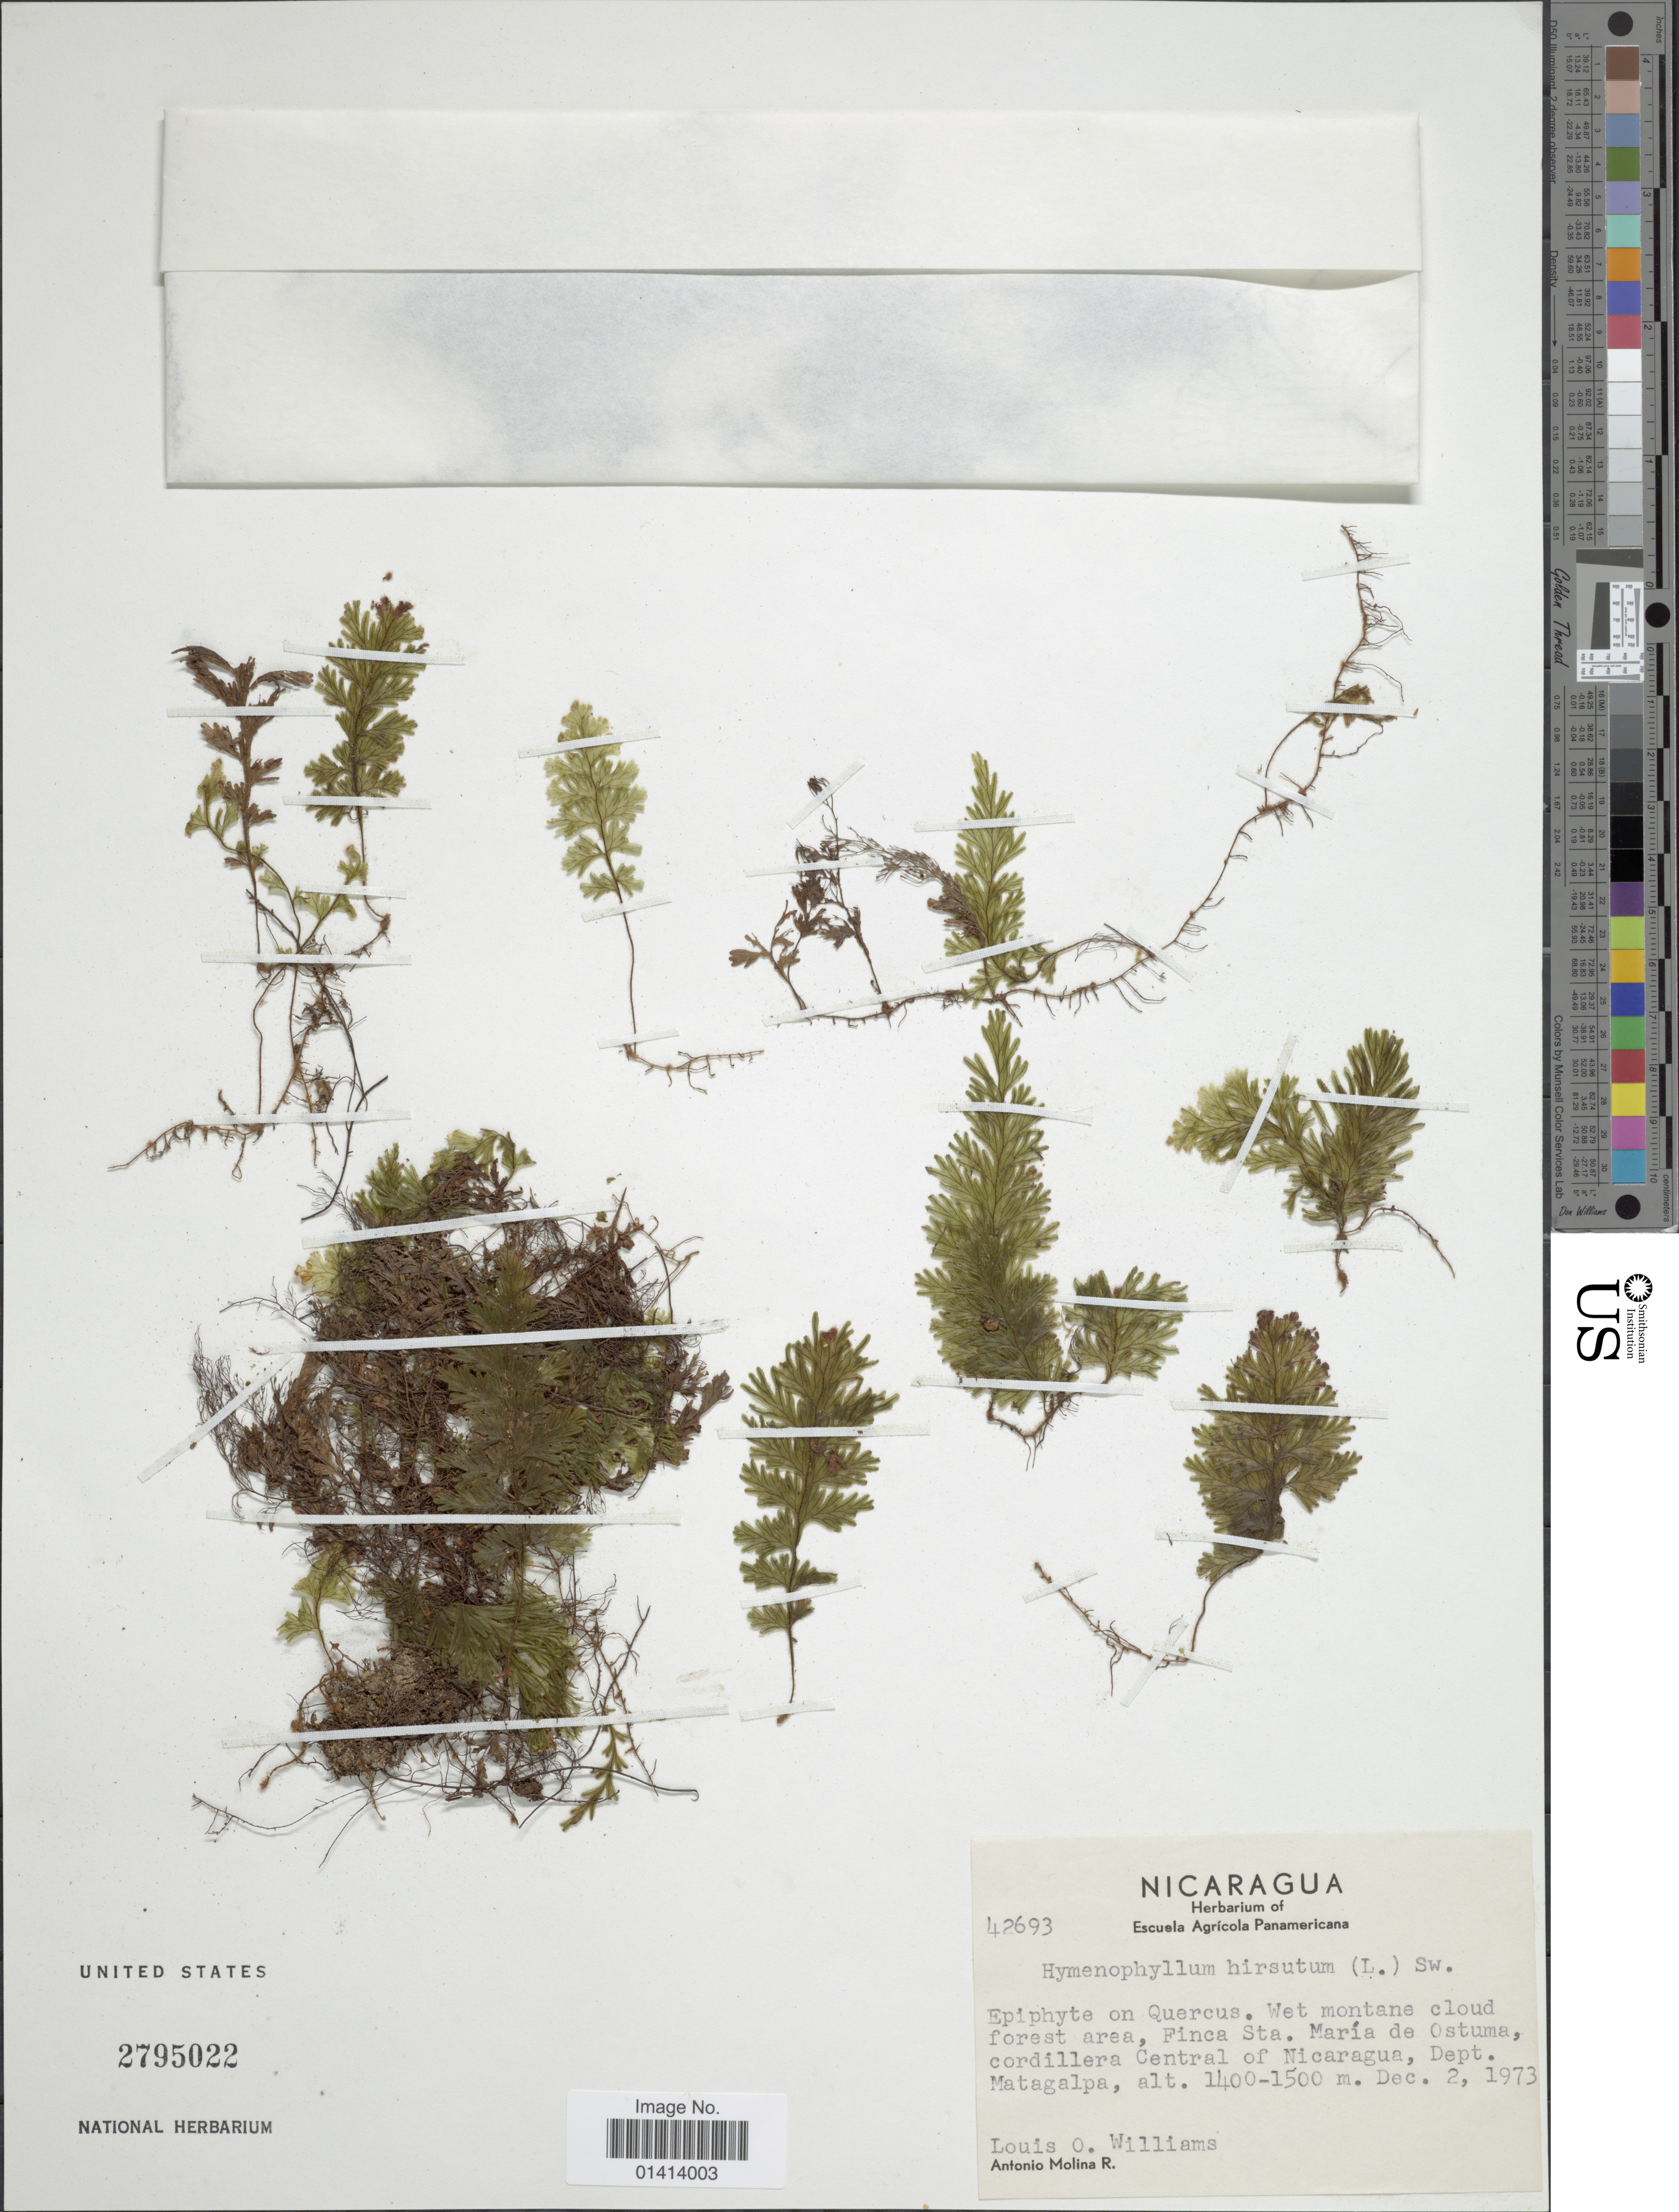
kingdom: Plantae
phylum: Tracheophyta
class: Polypodiopsida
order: Hymenophyllales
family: Hymenophyllaceae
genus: Hymenophyllum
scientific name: Hymenophyllum hirsutum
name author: (L.) Sw.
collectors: L. O. Williams & A. Molina R.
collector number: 42693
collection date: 1973-12-02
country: Nicaragua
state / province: Matagalpa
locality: Forest area, Finca Sta. María de ostuma, cordillera Central of Nicaragua, Dept Matagalpa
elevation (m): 1400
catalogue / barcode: US 2795022